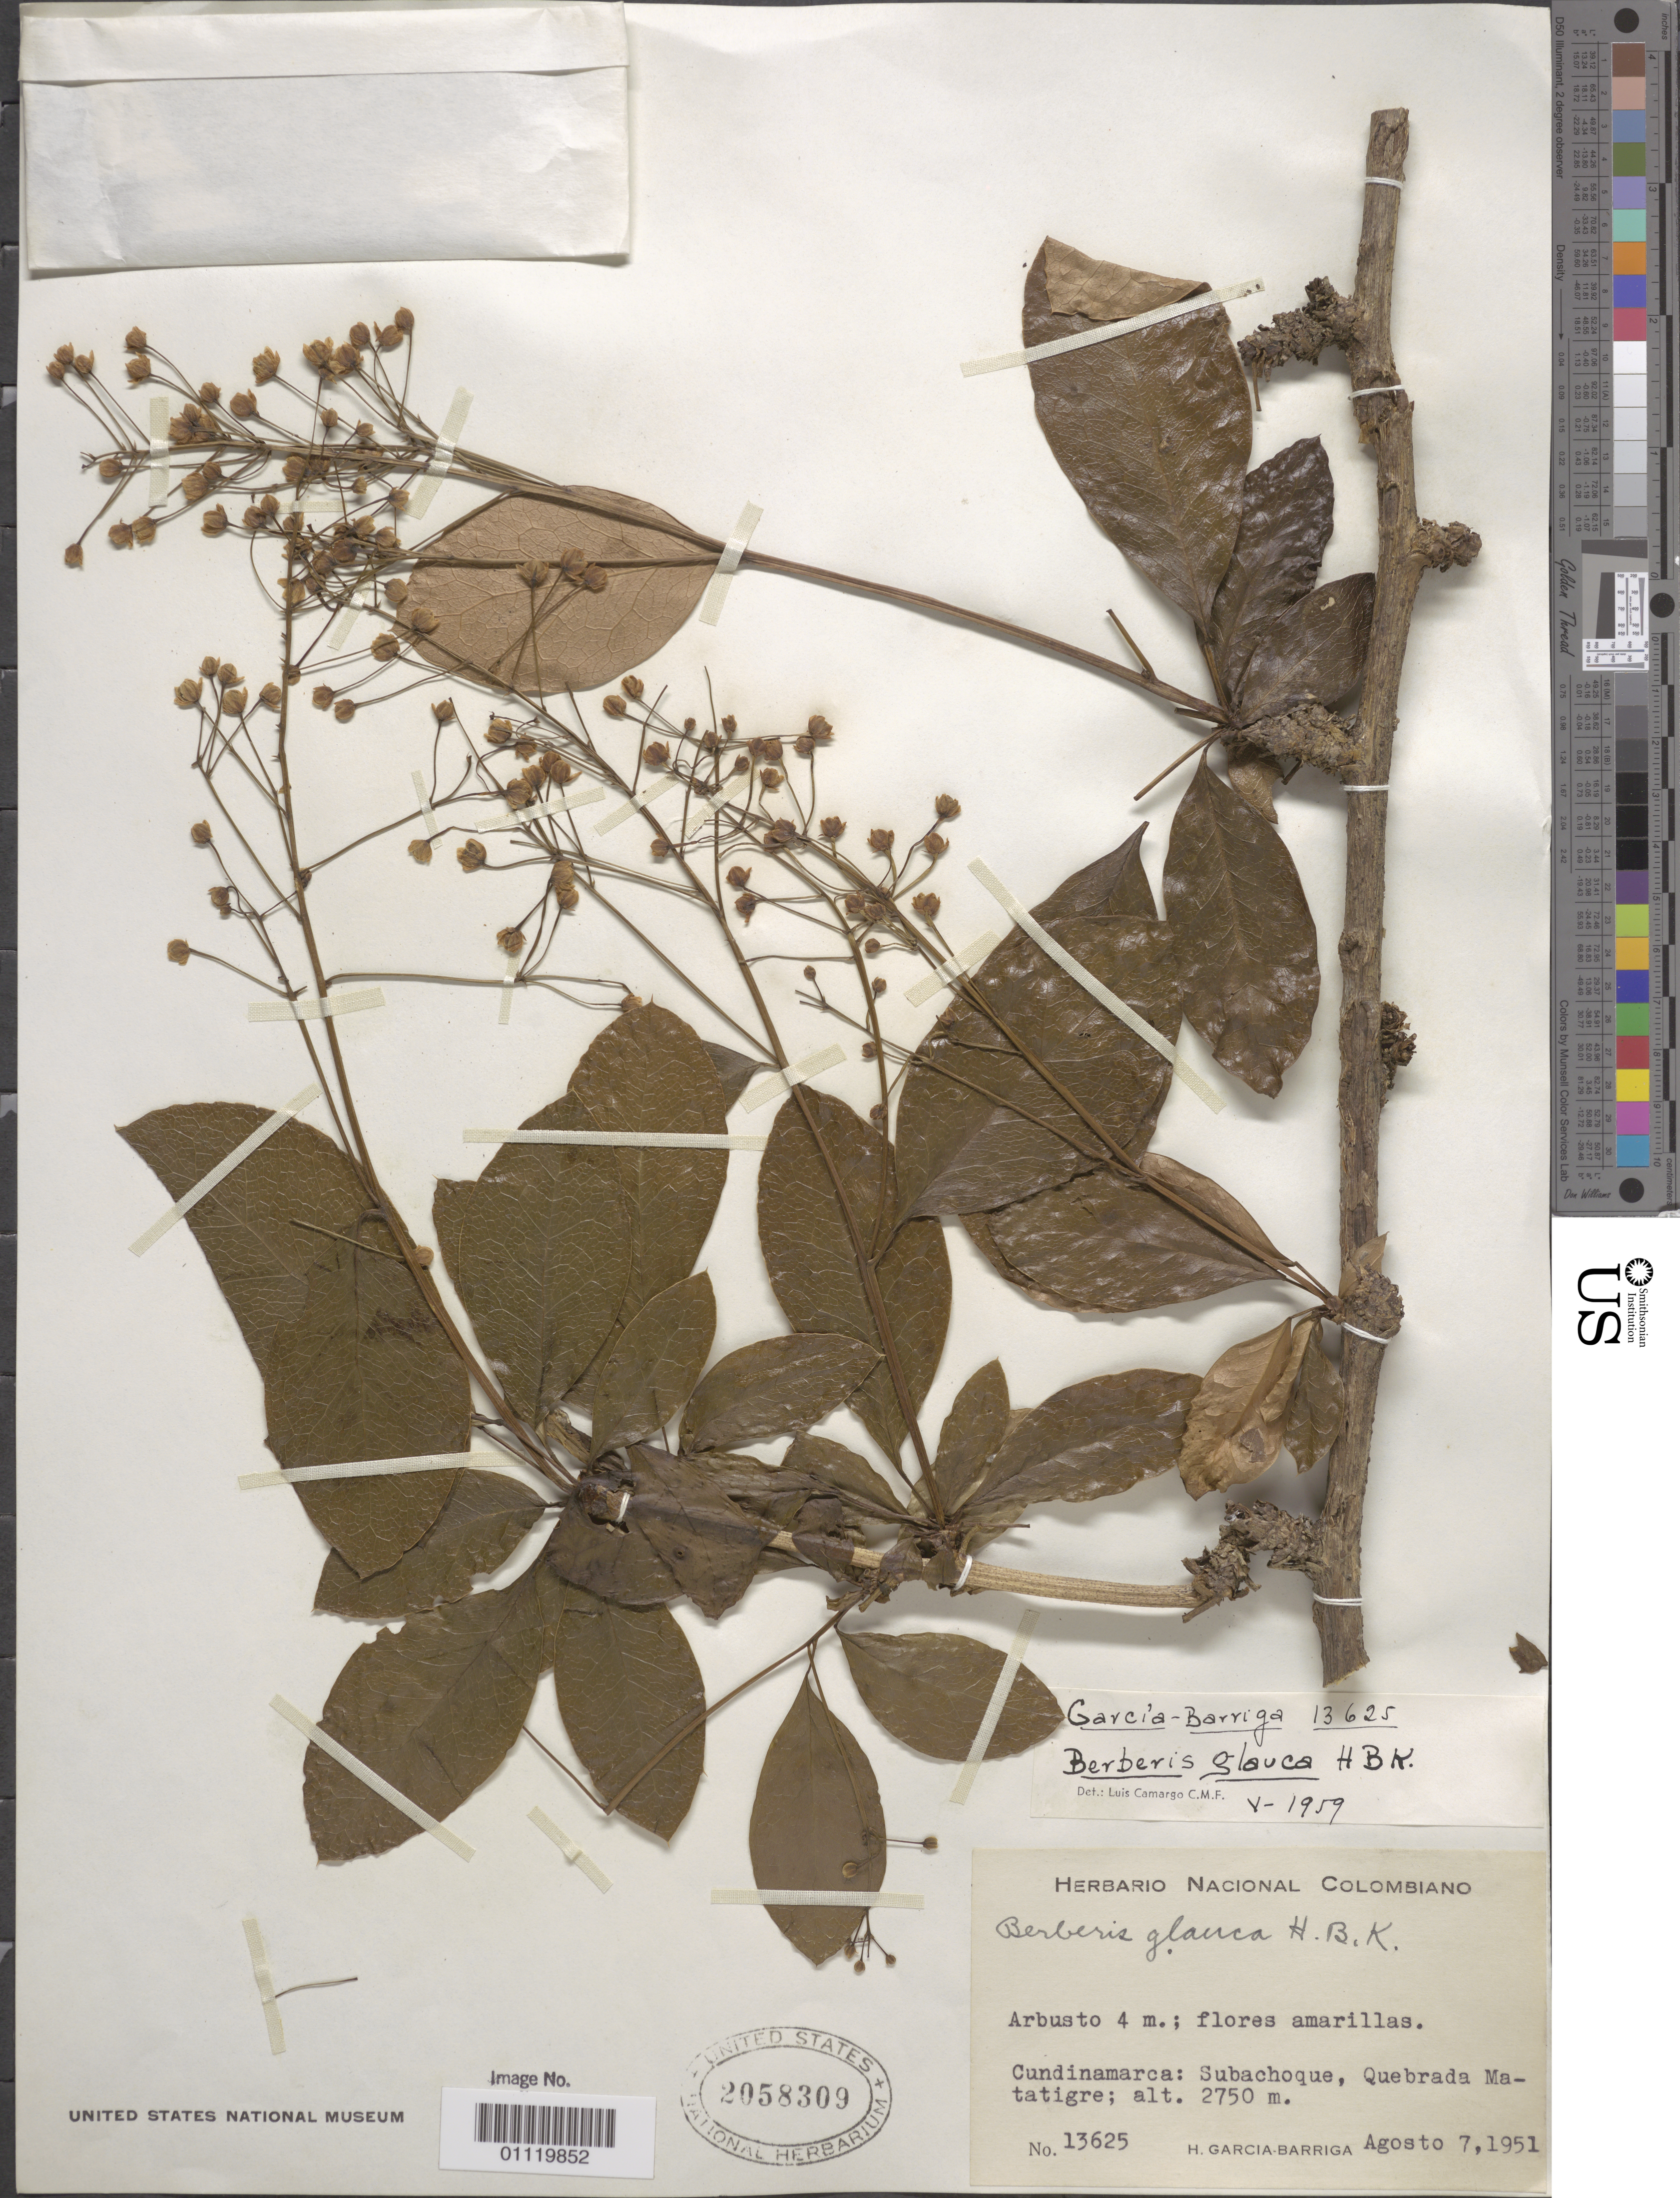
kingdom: Plantae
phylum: Tracheophyta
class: Magnoliopsida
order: Ranunculales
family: Berberidaceae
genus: Berberis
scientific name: Berberis glauca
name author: Kunth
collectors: H. García Barriga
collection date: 1951-08-07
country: Colombia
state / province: Cundinamarca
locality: Subachoque, Quebrada Matatigre.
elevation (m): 2750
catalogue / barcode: US 2058309